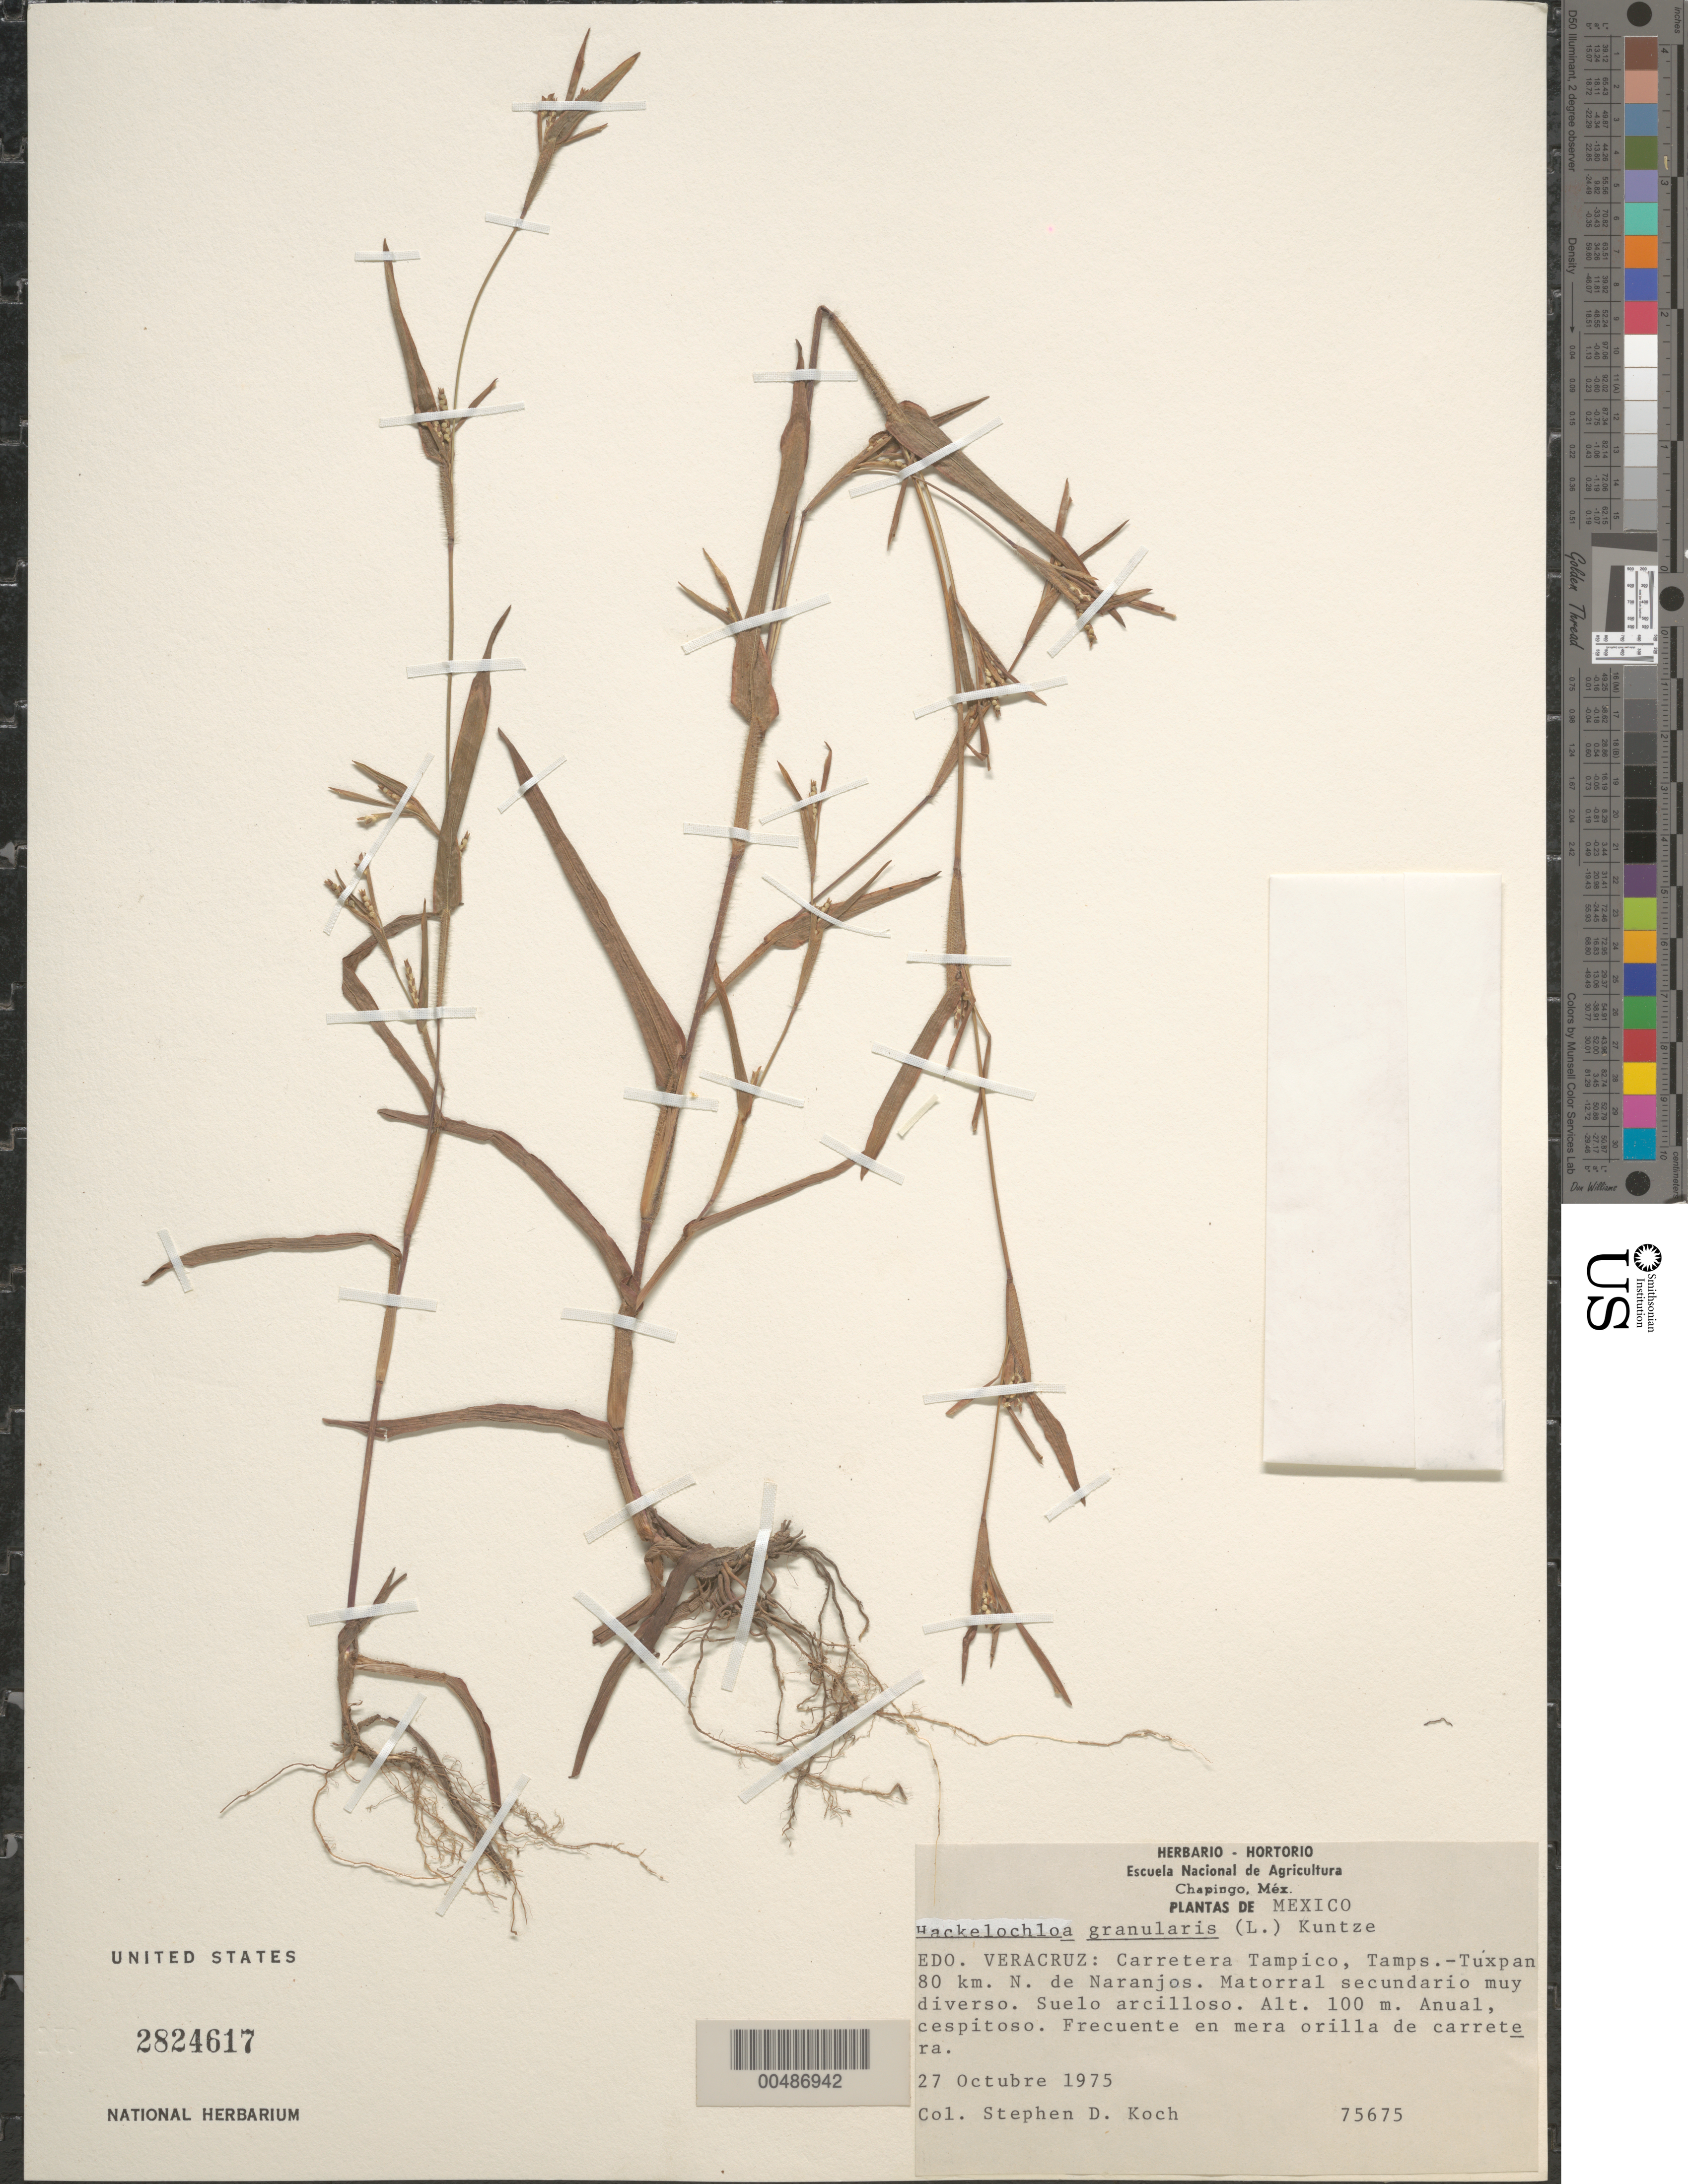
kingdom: Plantae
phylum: Tracheophyta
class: Liliopsida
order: Poales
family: Poaceae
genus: Hackelochloa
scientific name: Hackelochloa granularis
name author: (L.) Kuntze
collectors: S. D. Koch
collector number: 75675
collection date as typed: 27 Oct 1975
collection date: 1975-10-27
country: Mexico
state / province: Veracruz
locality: Carretera Tampico, Tamps.-T£xpan, 80 km N de Naranjos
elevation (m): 100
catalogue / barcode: US 2824617